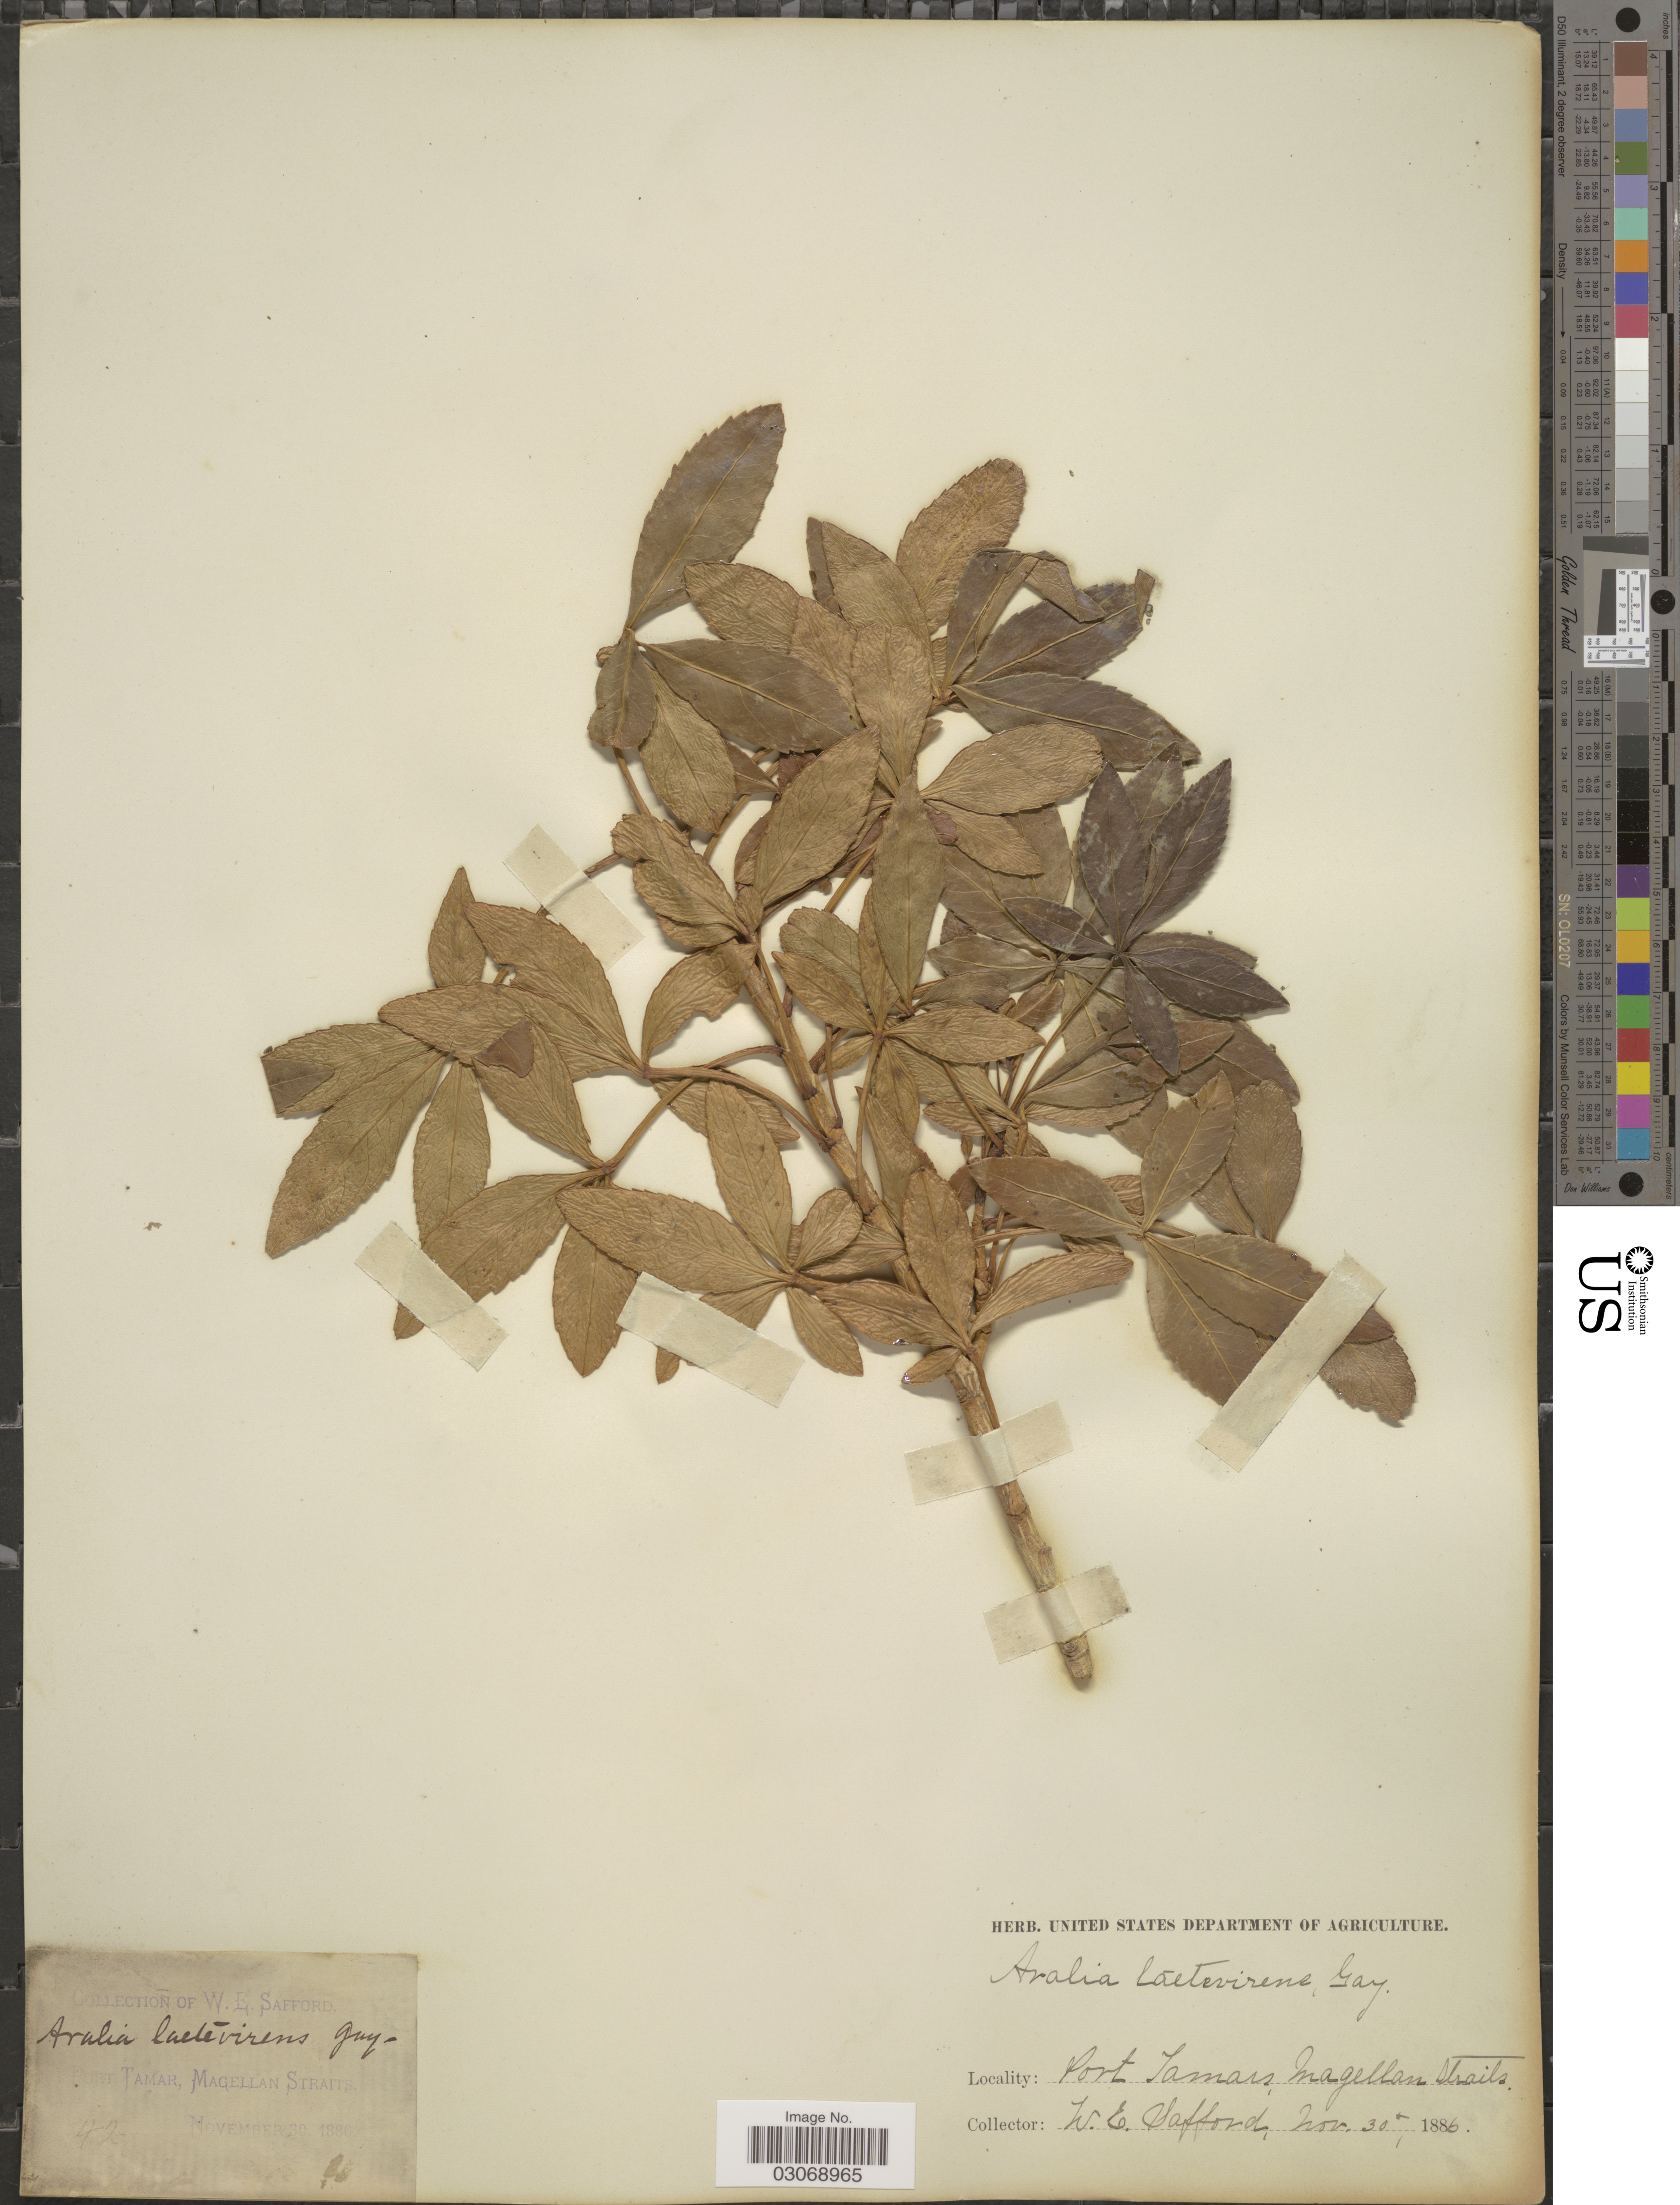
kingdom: Plantae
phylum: Tracheophyta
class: Magnoliopsida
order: Apiales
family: Araliaceae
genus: Pseudopanax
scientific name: Pseudopanax laetevirens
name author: (Gay) Baill.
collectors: W. E. Safford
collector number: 42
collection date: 1886-11-30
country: Chile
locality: Port Tamars, Magellan Straits.